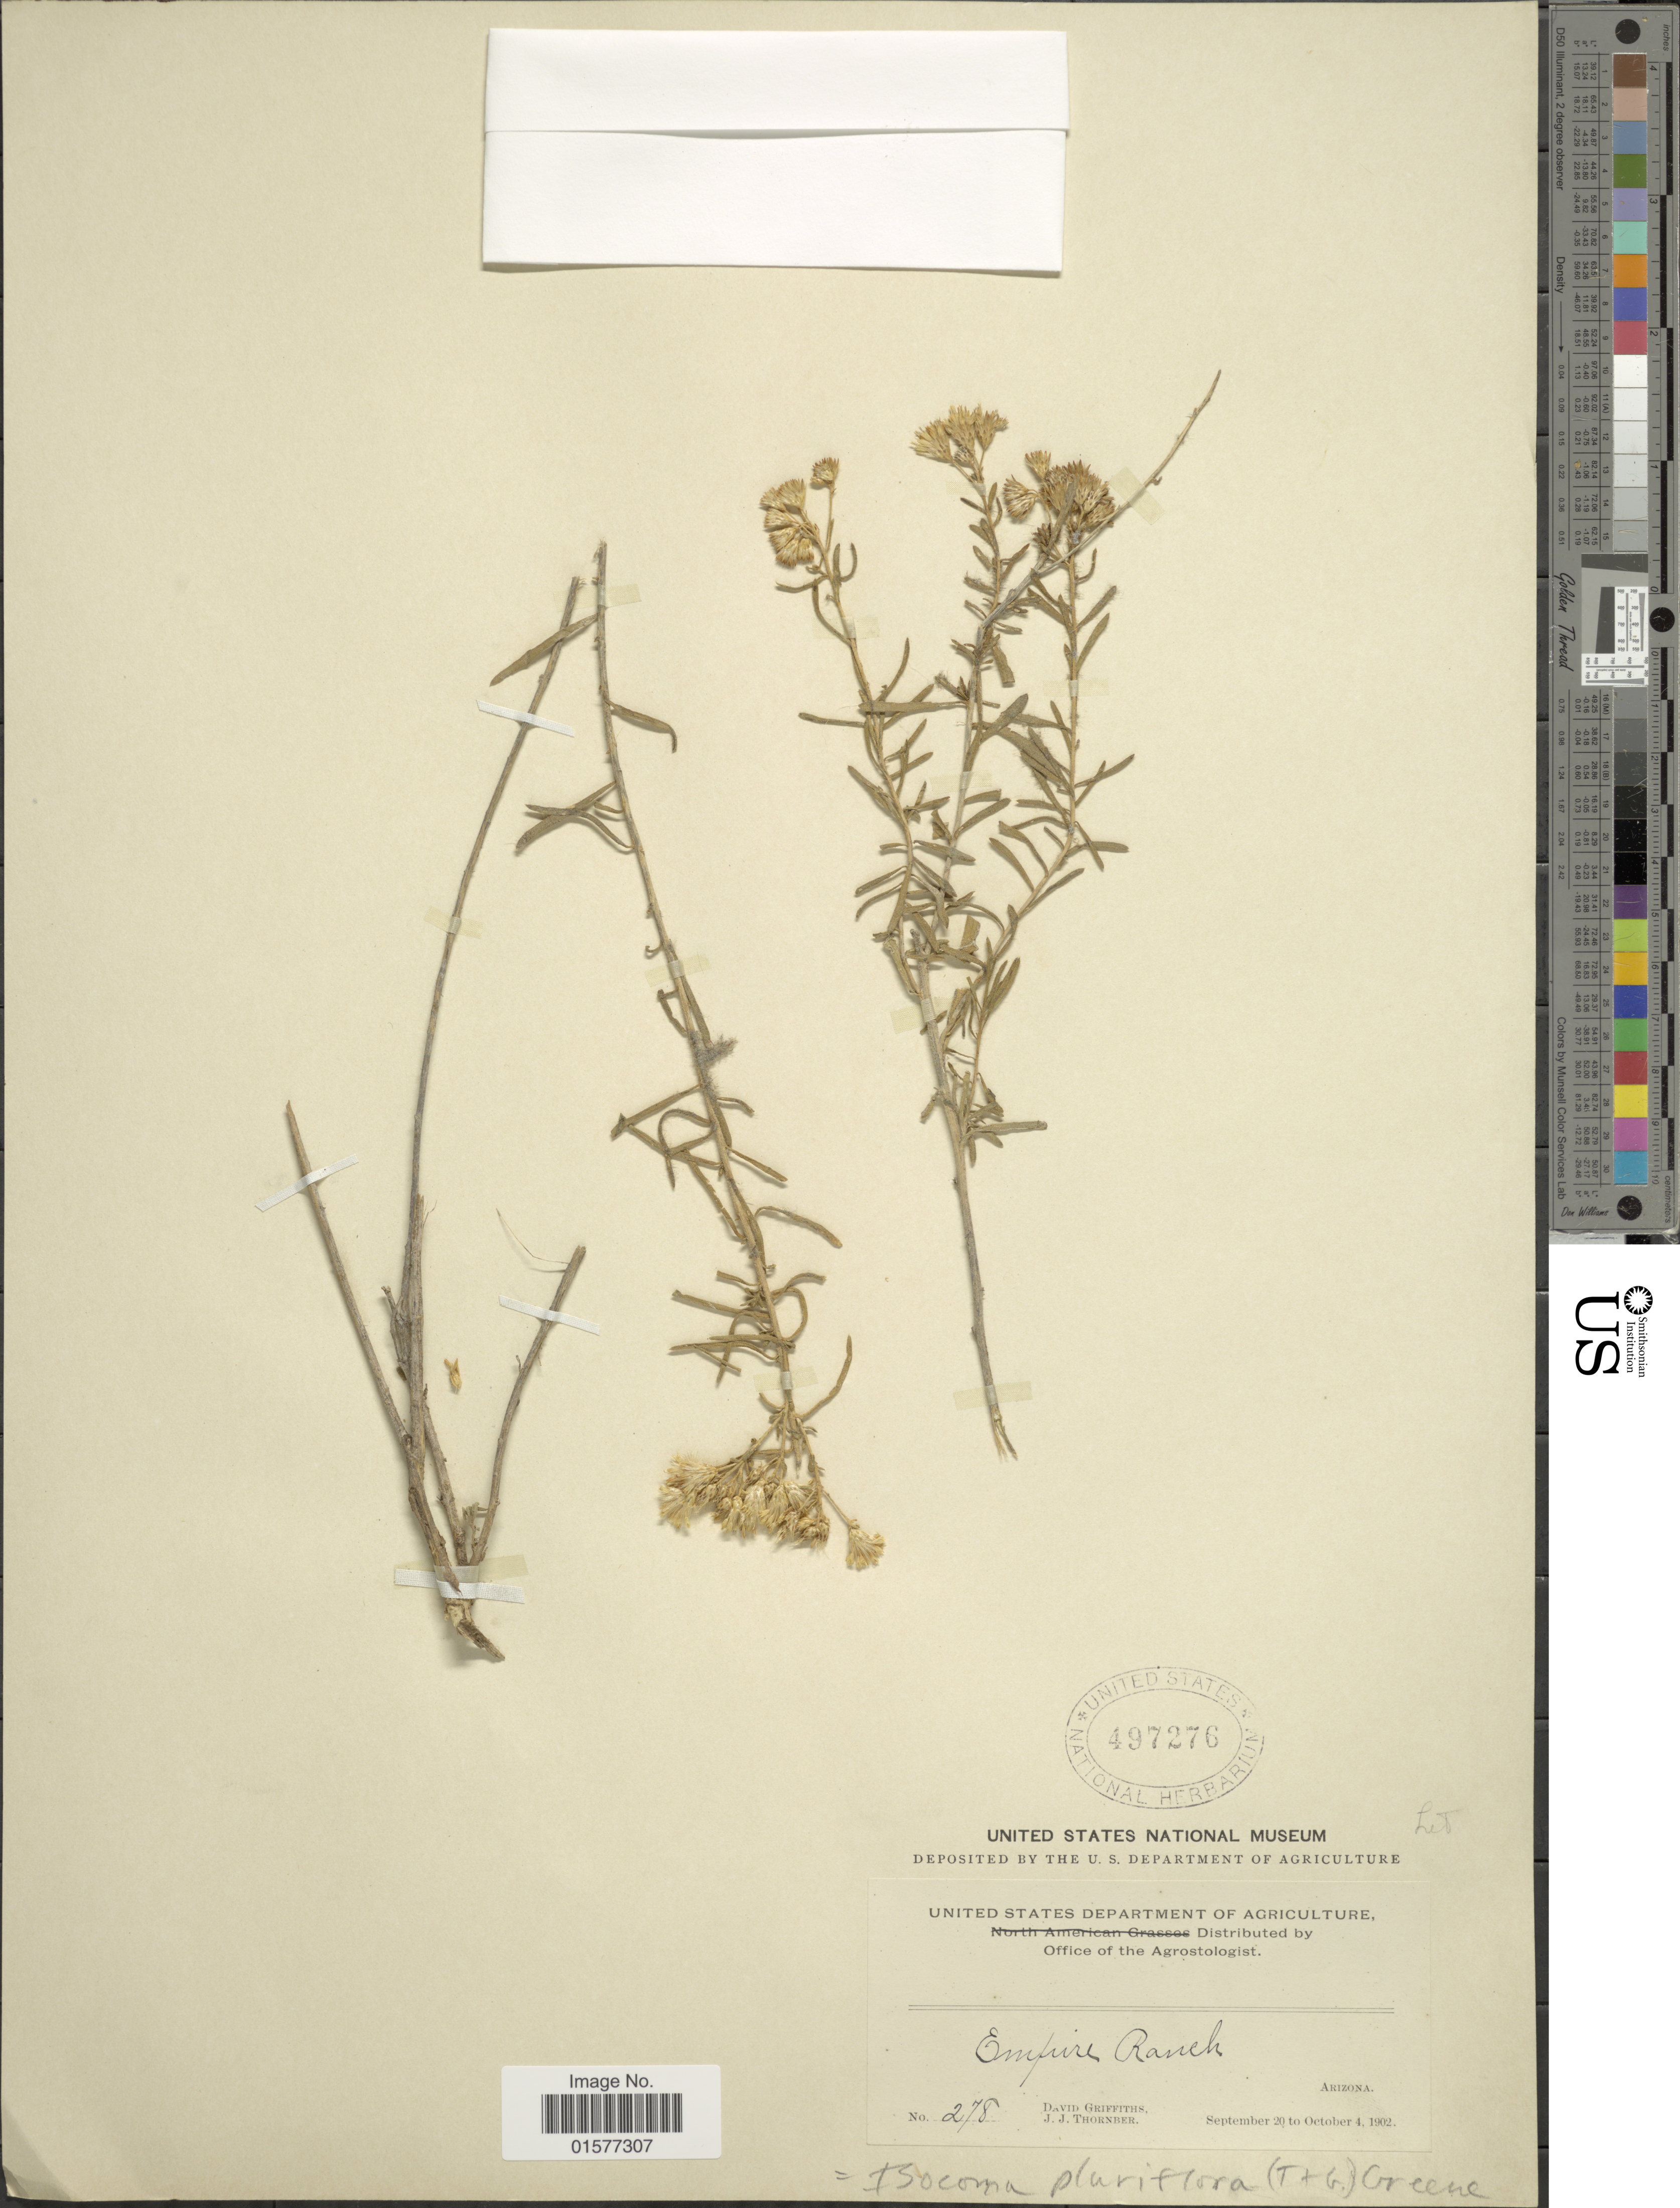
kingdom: Plantae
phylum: Tracheophyta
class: Magnoliopsida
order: Asterales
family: Asteraceae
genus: Isocoma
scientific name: Isocoma pluriflora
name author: (Torr. & A. Gray) Greene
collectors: D. Griffiths & J. Thornber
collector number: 278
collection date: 1902-09-20/1902-10-04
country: United States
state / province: Arizona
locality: Empire Ranch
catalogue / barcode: US 497276